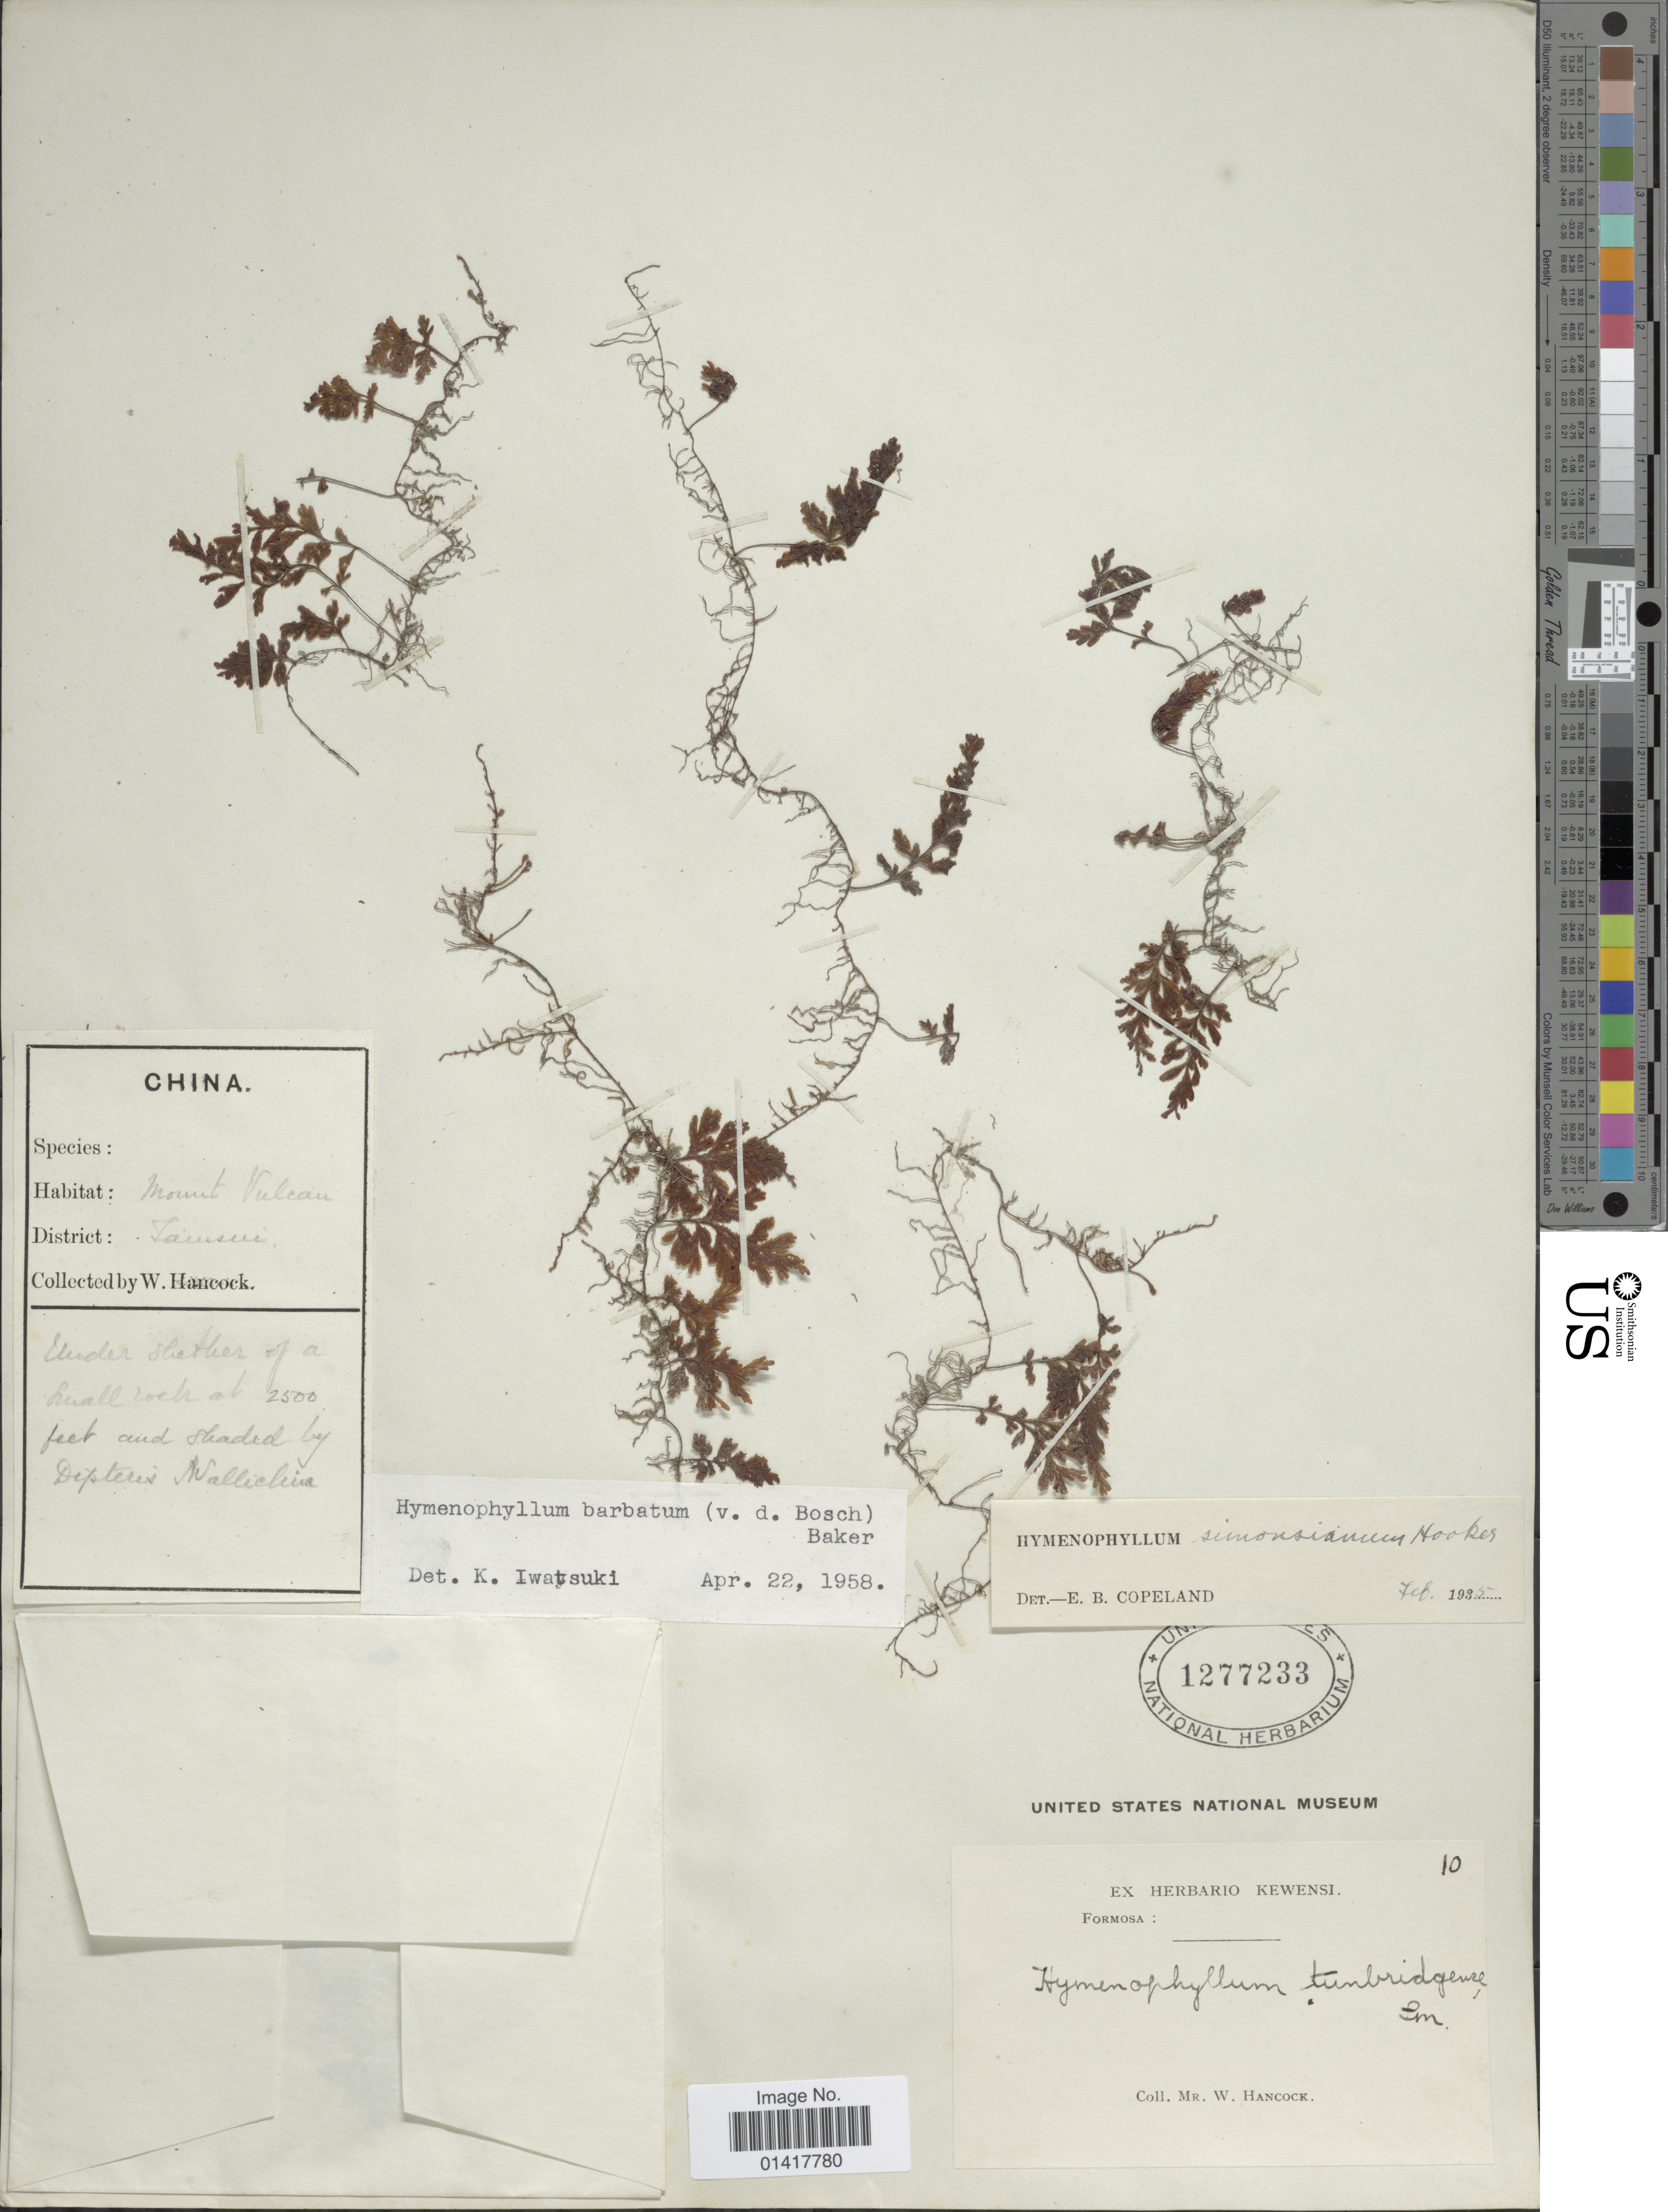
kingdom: Plantae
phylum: Tracheophyta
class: Polypodiopsida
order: Hymenophyllales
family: Hymenophyllaceae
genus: Hymenophyllum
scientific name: Hymenophyllum barbatum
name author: (Bosch) Baker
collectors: W. Hancock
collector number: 10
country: China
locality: Mount Vulcan. Samsi [interpreted]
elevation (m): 762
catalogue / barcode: US 1277233